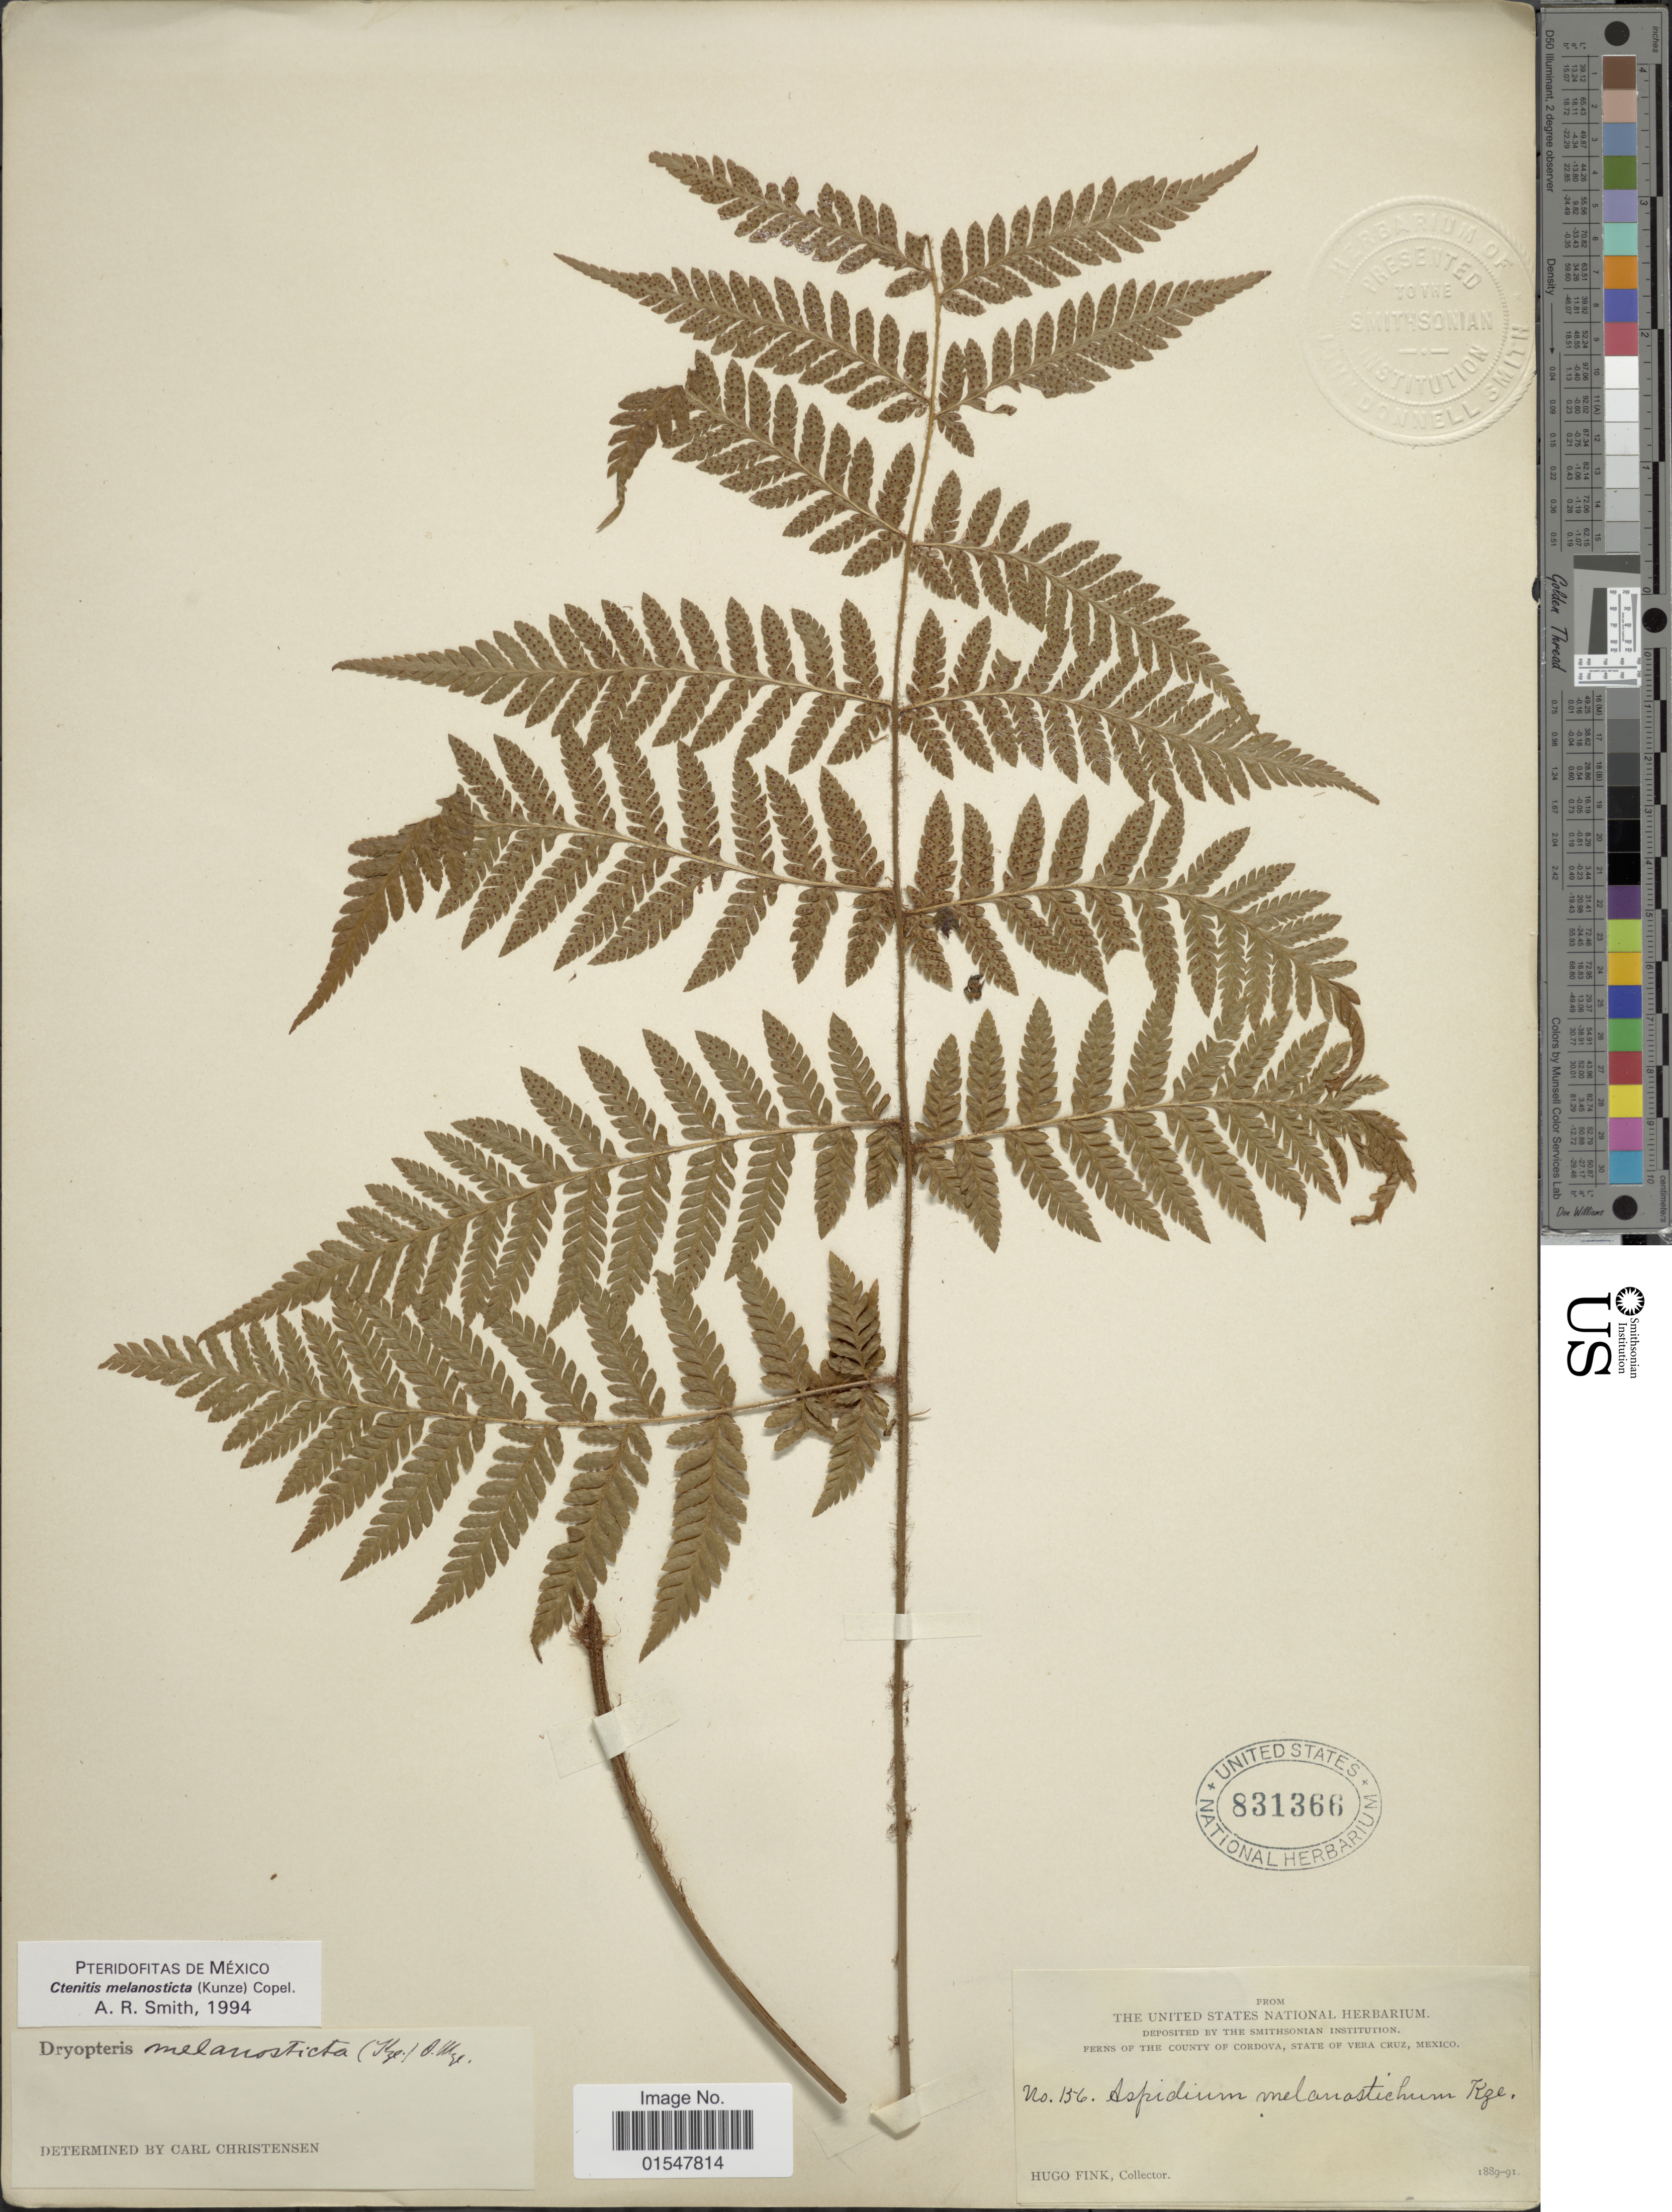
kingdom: Plantae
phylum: Tracheophyta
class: Polypodiopsida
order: Polypodiales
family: Dryopteridaceae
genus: Ctenitis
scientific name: Ctenitis melanosticta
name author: (Kunze) Copel.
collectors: H. Fink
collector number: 156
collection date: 1889/1891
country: Mexico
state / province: Veracruz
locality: The county of Cordova, State of Vera Cruz, Mecixo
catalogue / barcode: US 831366